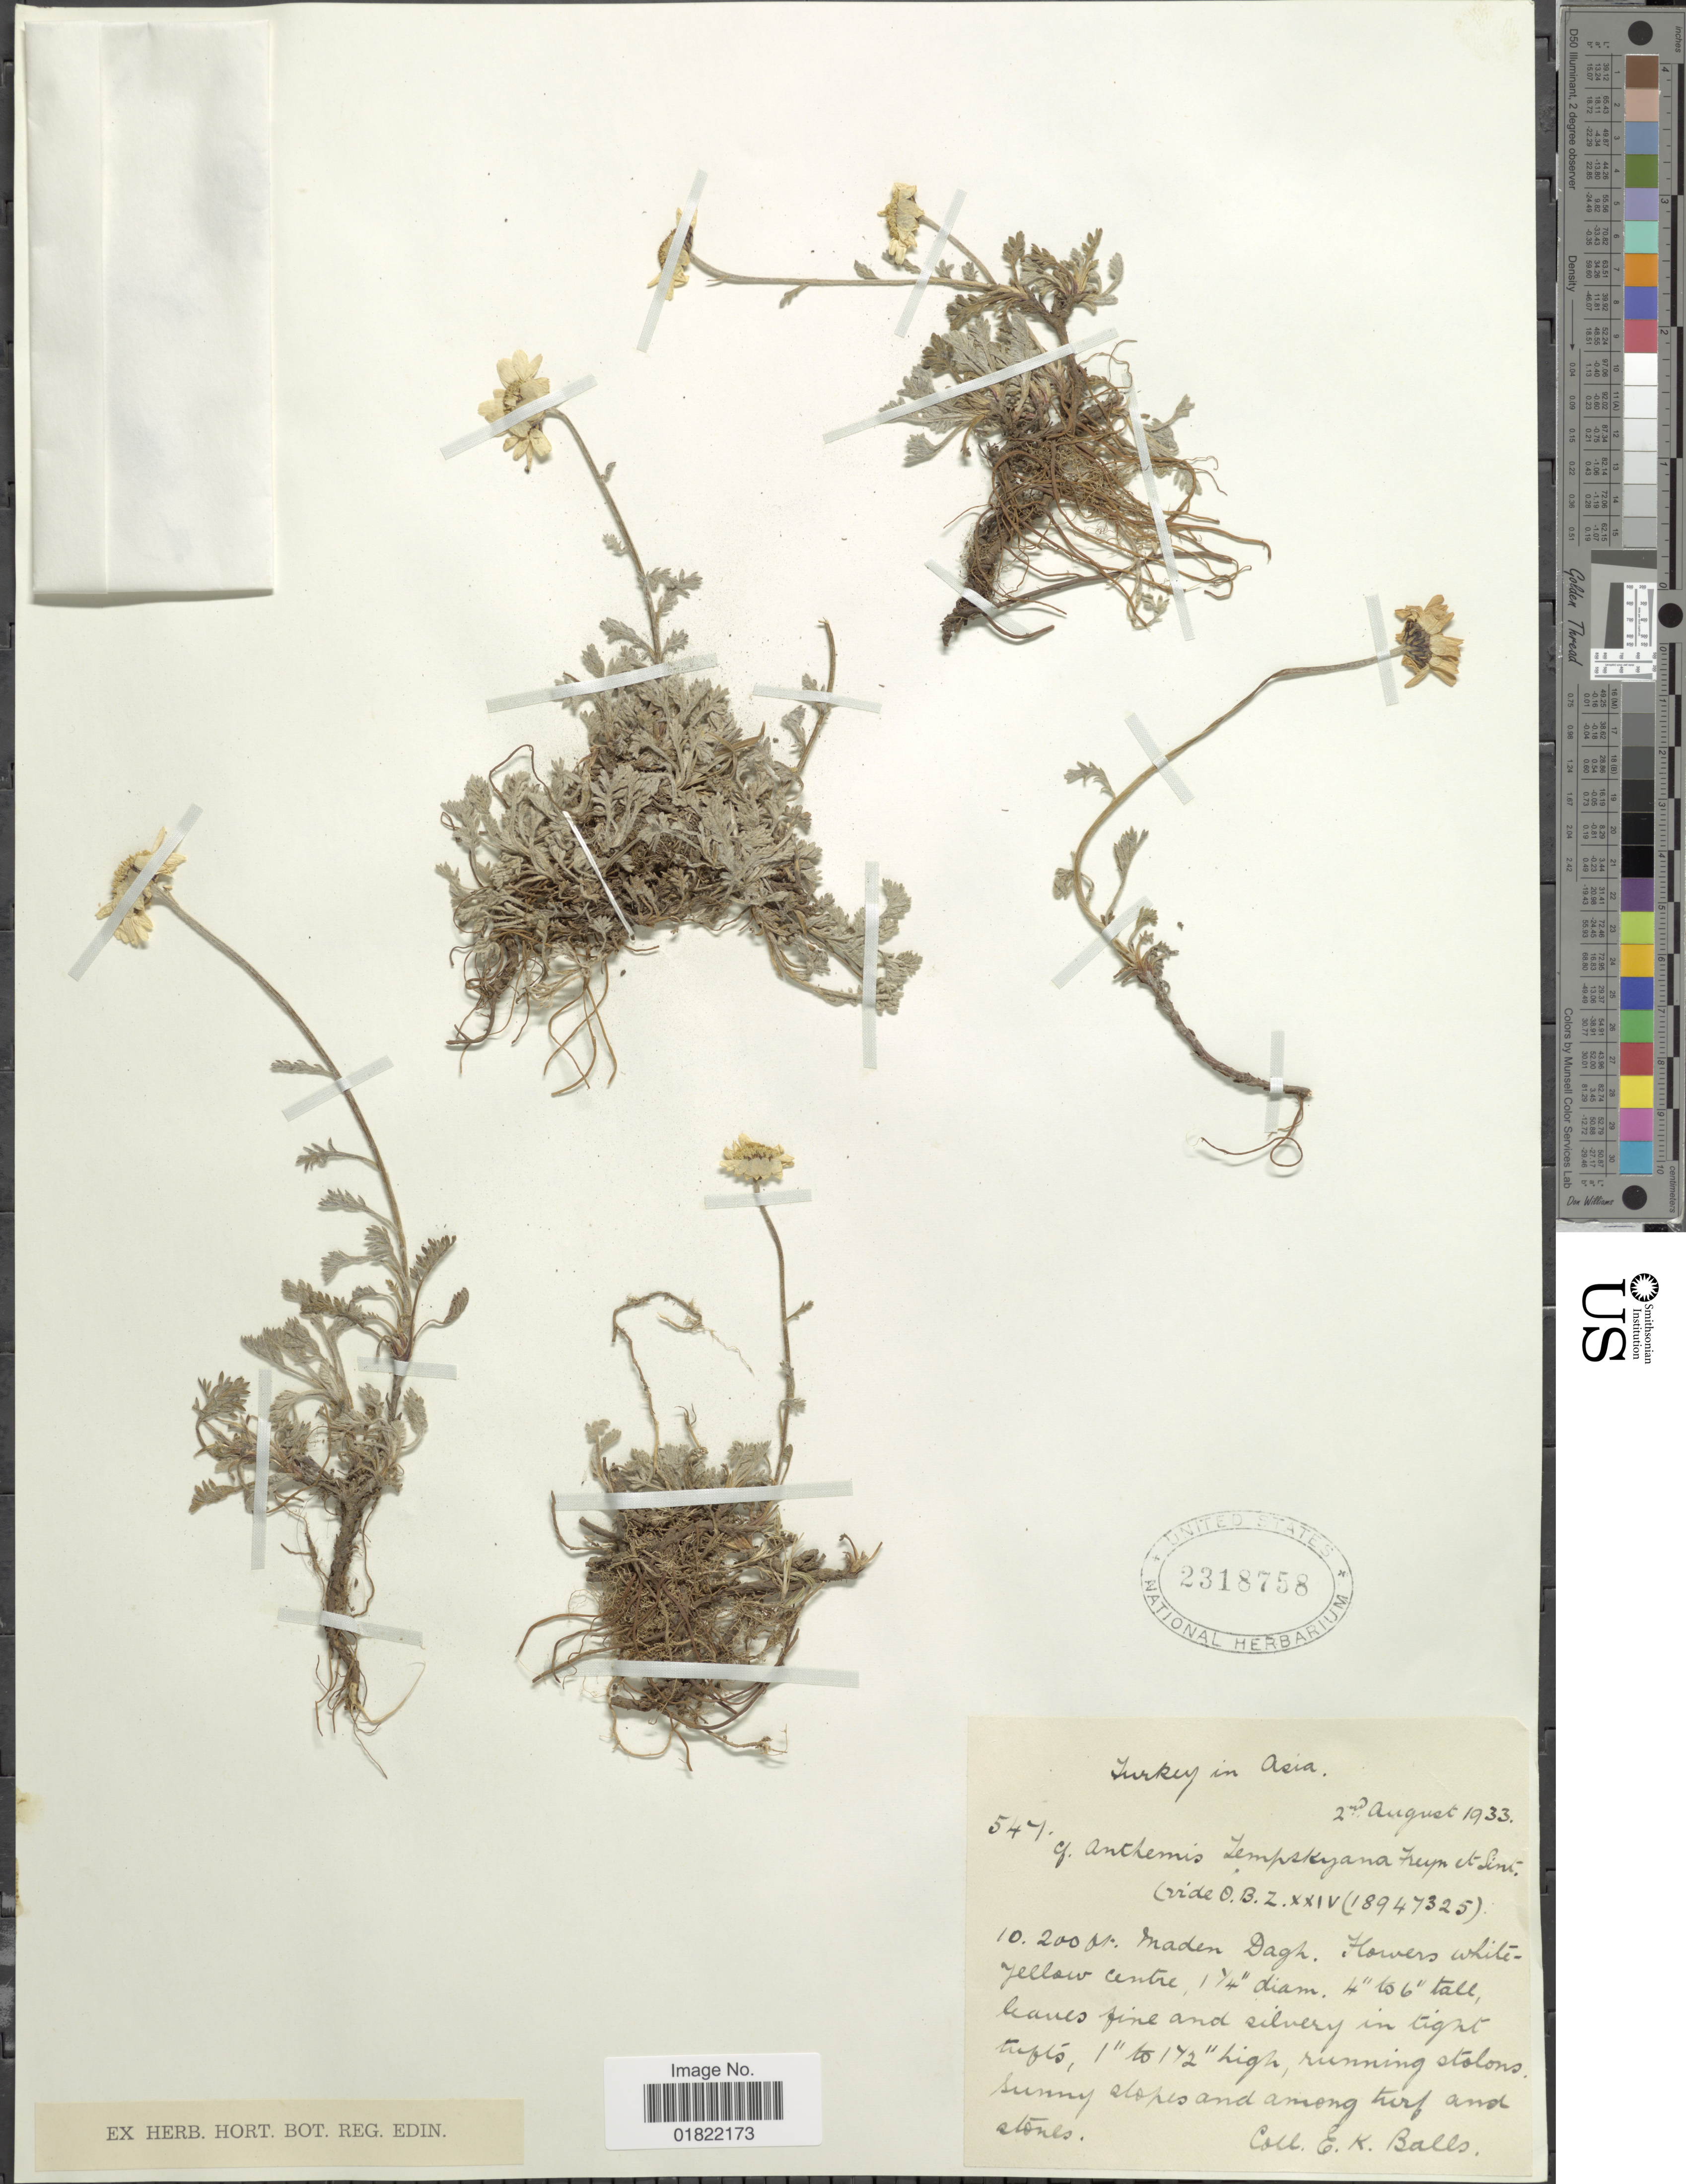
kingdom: Plantae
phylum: Tracheophyta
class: Magnoliopsida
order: Asterales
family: Asteraceae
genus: Anthemis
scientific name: Anthemis tempskyana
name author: Freyn & Sint.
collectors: E. K. Balls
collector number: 547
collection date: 1933-08-02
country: Turkey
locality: Maden Dagh. [interpreted]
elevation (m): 3109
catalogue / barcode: US 2318758